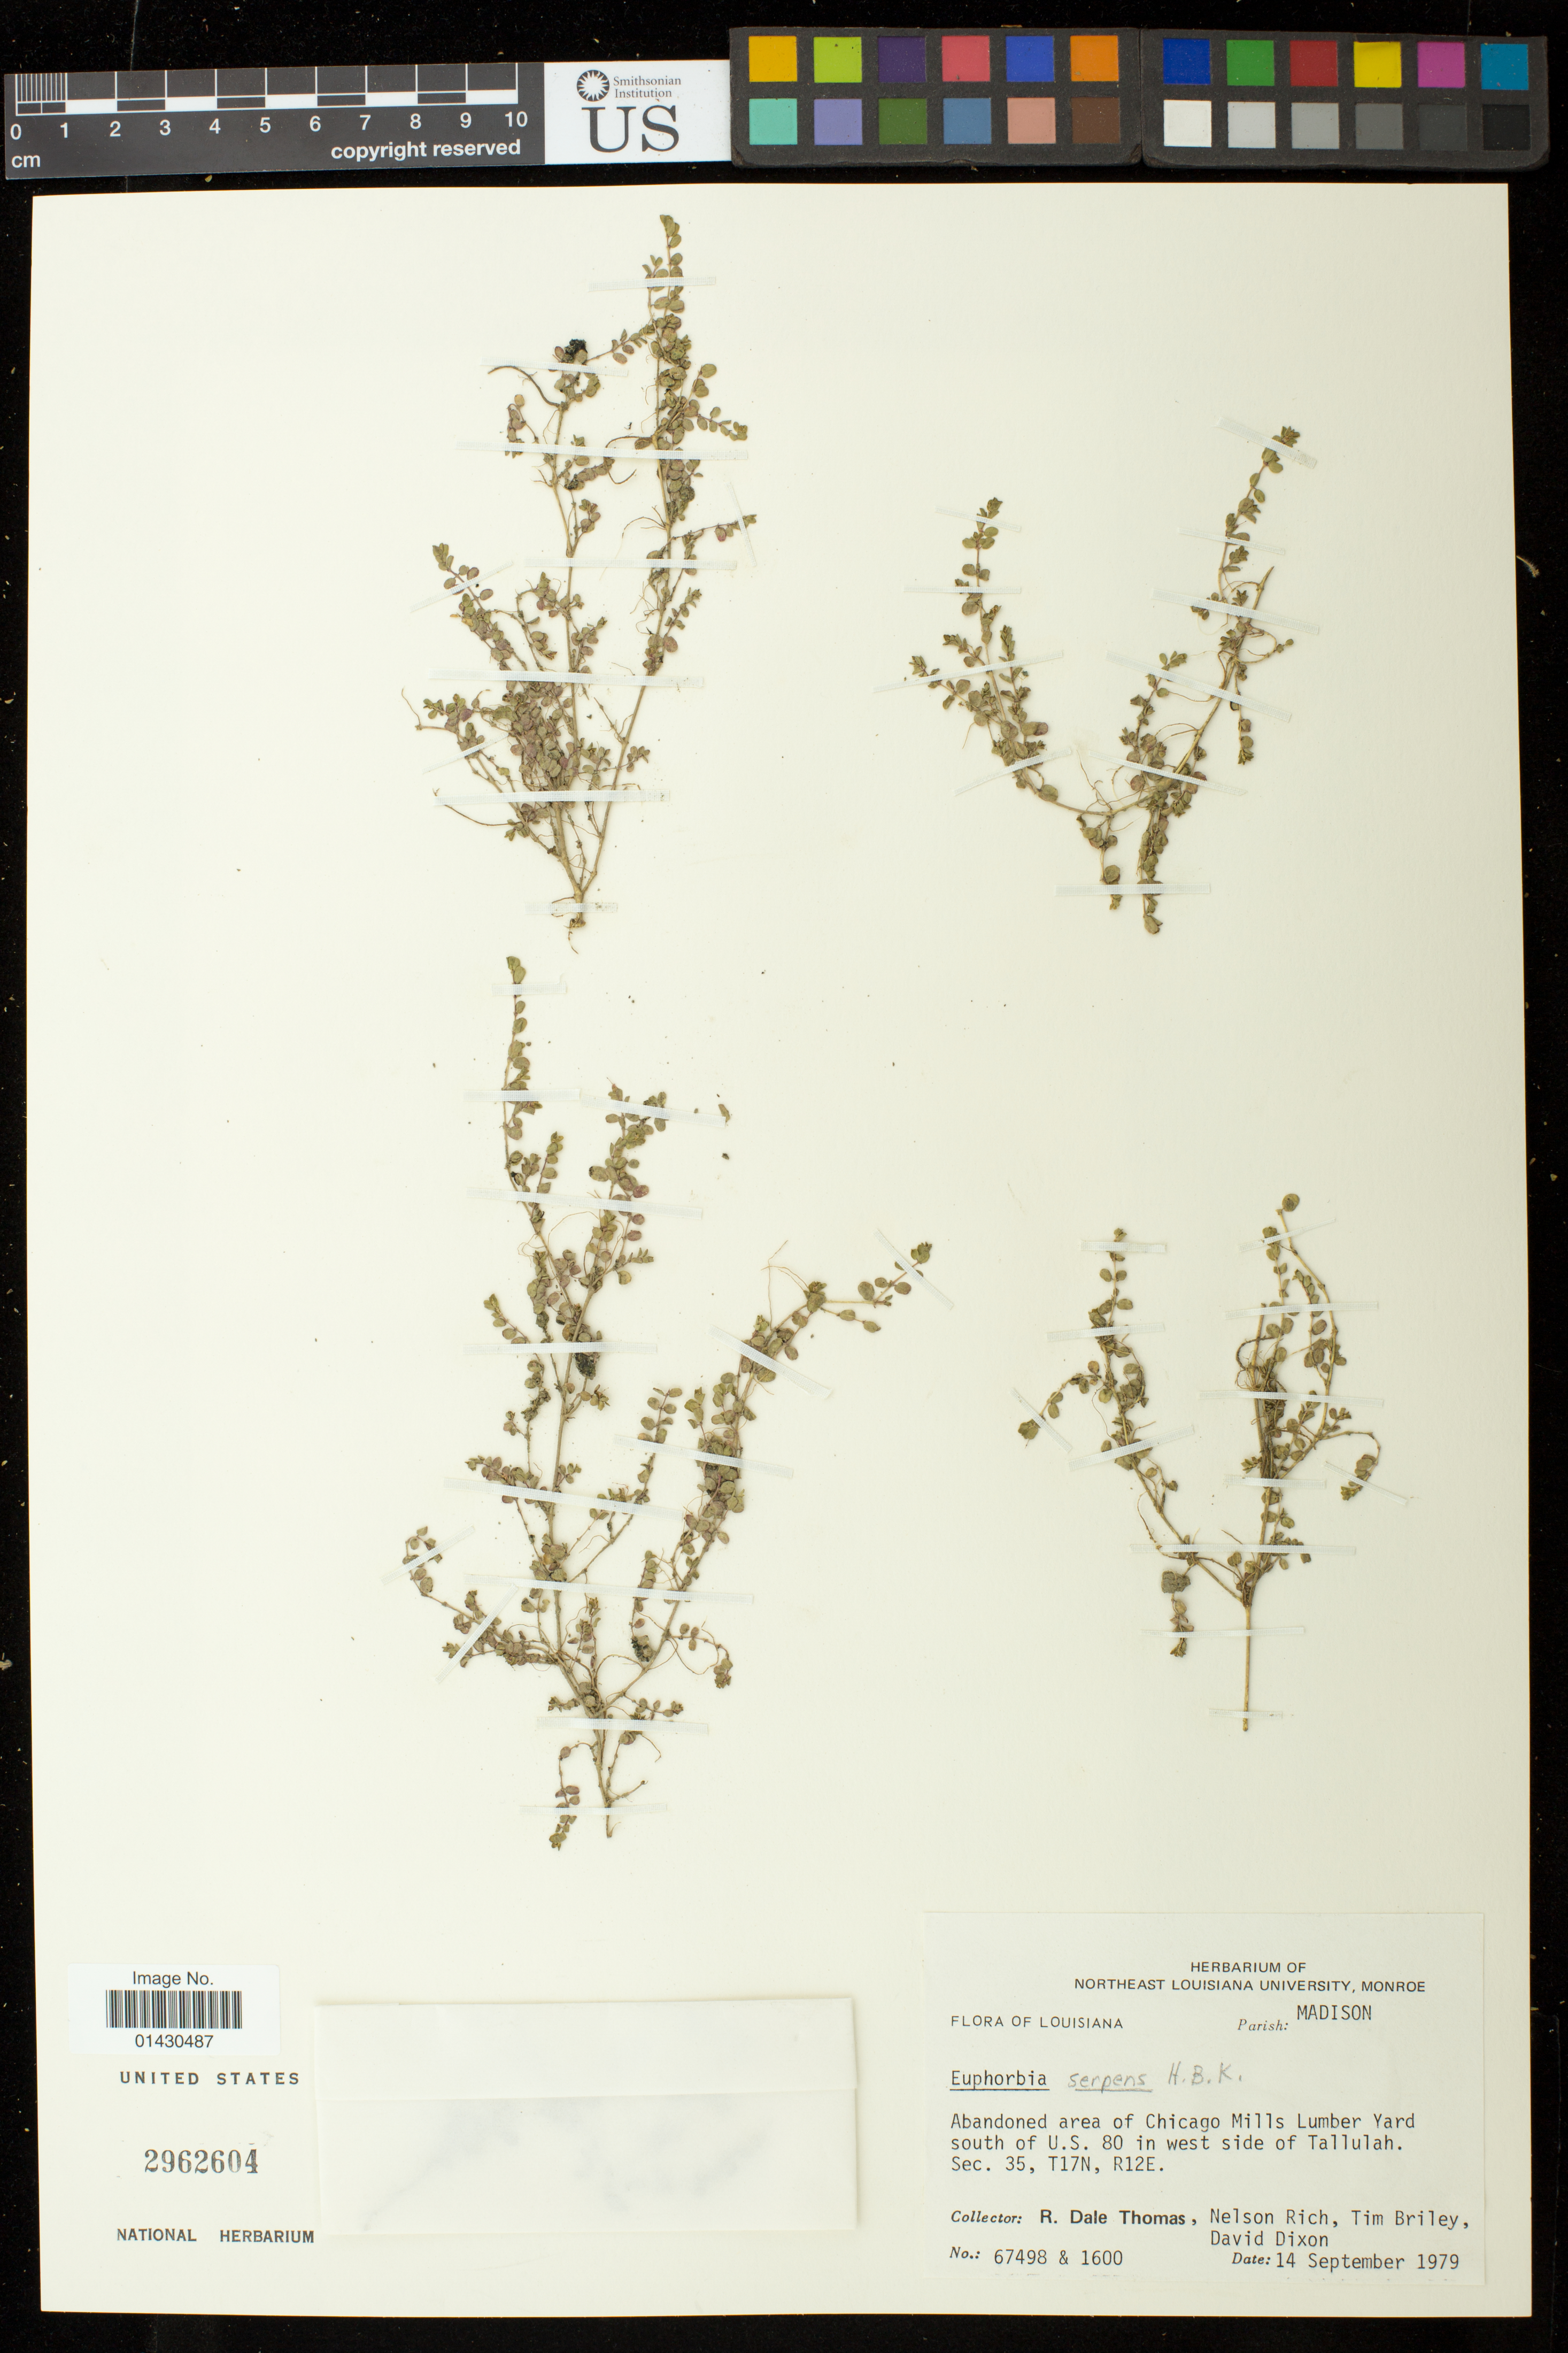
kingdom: Plantae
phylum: Tracheophyta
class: Magnoliopsida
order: Malpighiales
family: Euphorbiaceae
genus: Euphorbia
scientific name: Euphorbia serpens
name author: Kunth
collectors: R. Thomas, N. Rich, T. Briley & D. Dixon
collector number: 67498 & 1600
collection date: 1979-09-14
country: United States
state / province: Louisiana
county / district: Madison Parish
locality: Chicago Mills Lumber Yard south of U.S. 80 in west side of Tallulah. Sec. 35, T17N, R12E.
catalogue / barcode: US 2962604